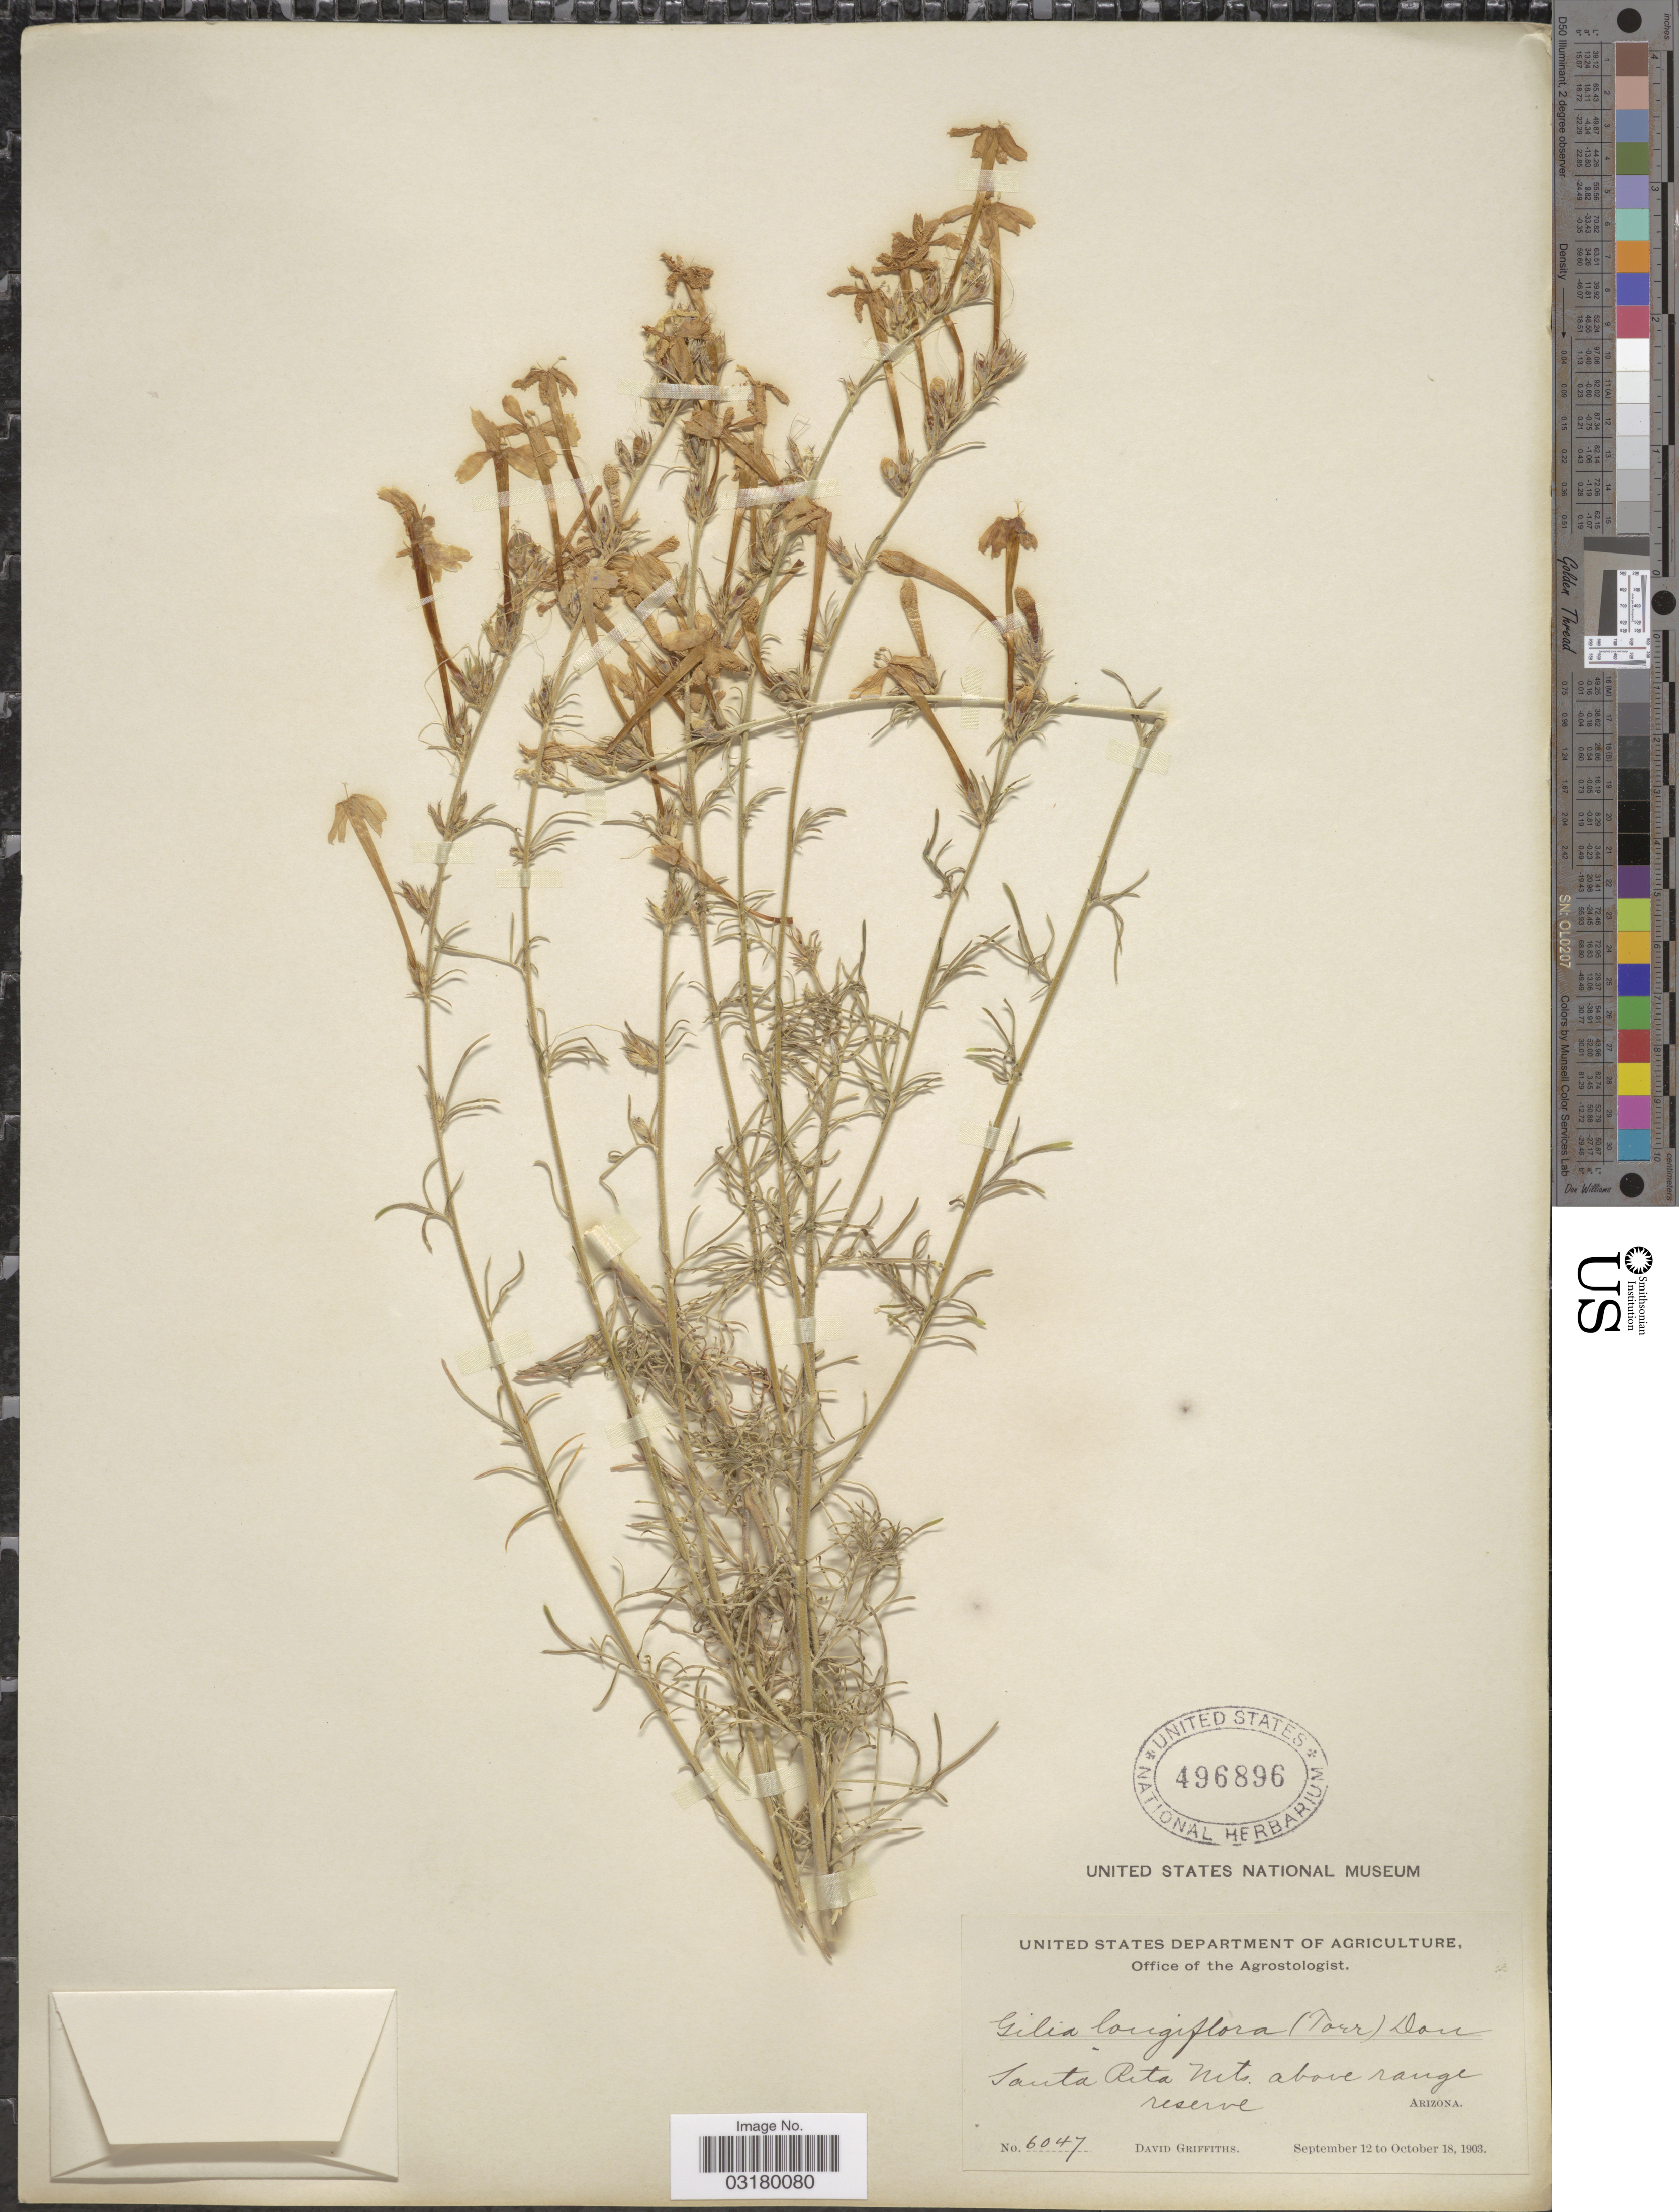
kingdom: Plantae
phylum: Tracheophyta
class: Magnoliopsida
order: Ericales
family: Polemoniaceae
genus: Ipomopsis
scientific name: Ipomopsis thurberi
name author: (A. Gray) V.E. Grant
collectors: D. Griffiths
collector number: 6047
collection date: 1903-09-12/1903-10-18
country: United States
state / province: Arizona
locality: Santa Rita Mts. above range reserve.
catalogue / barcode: US 496896